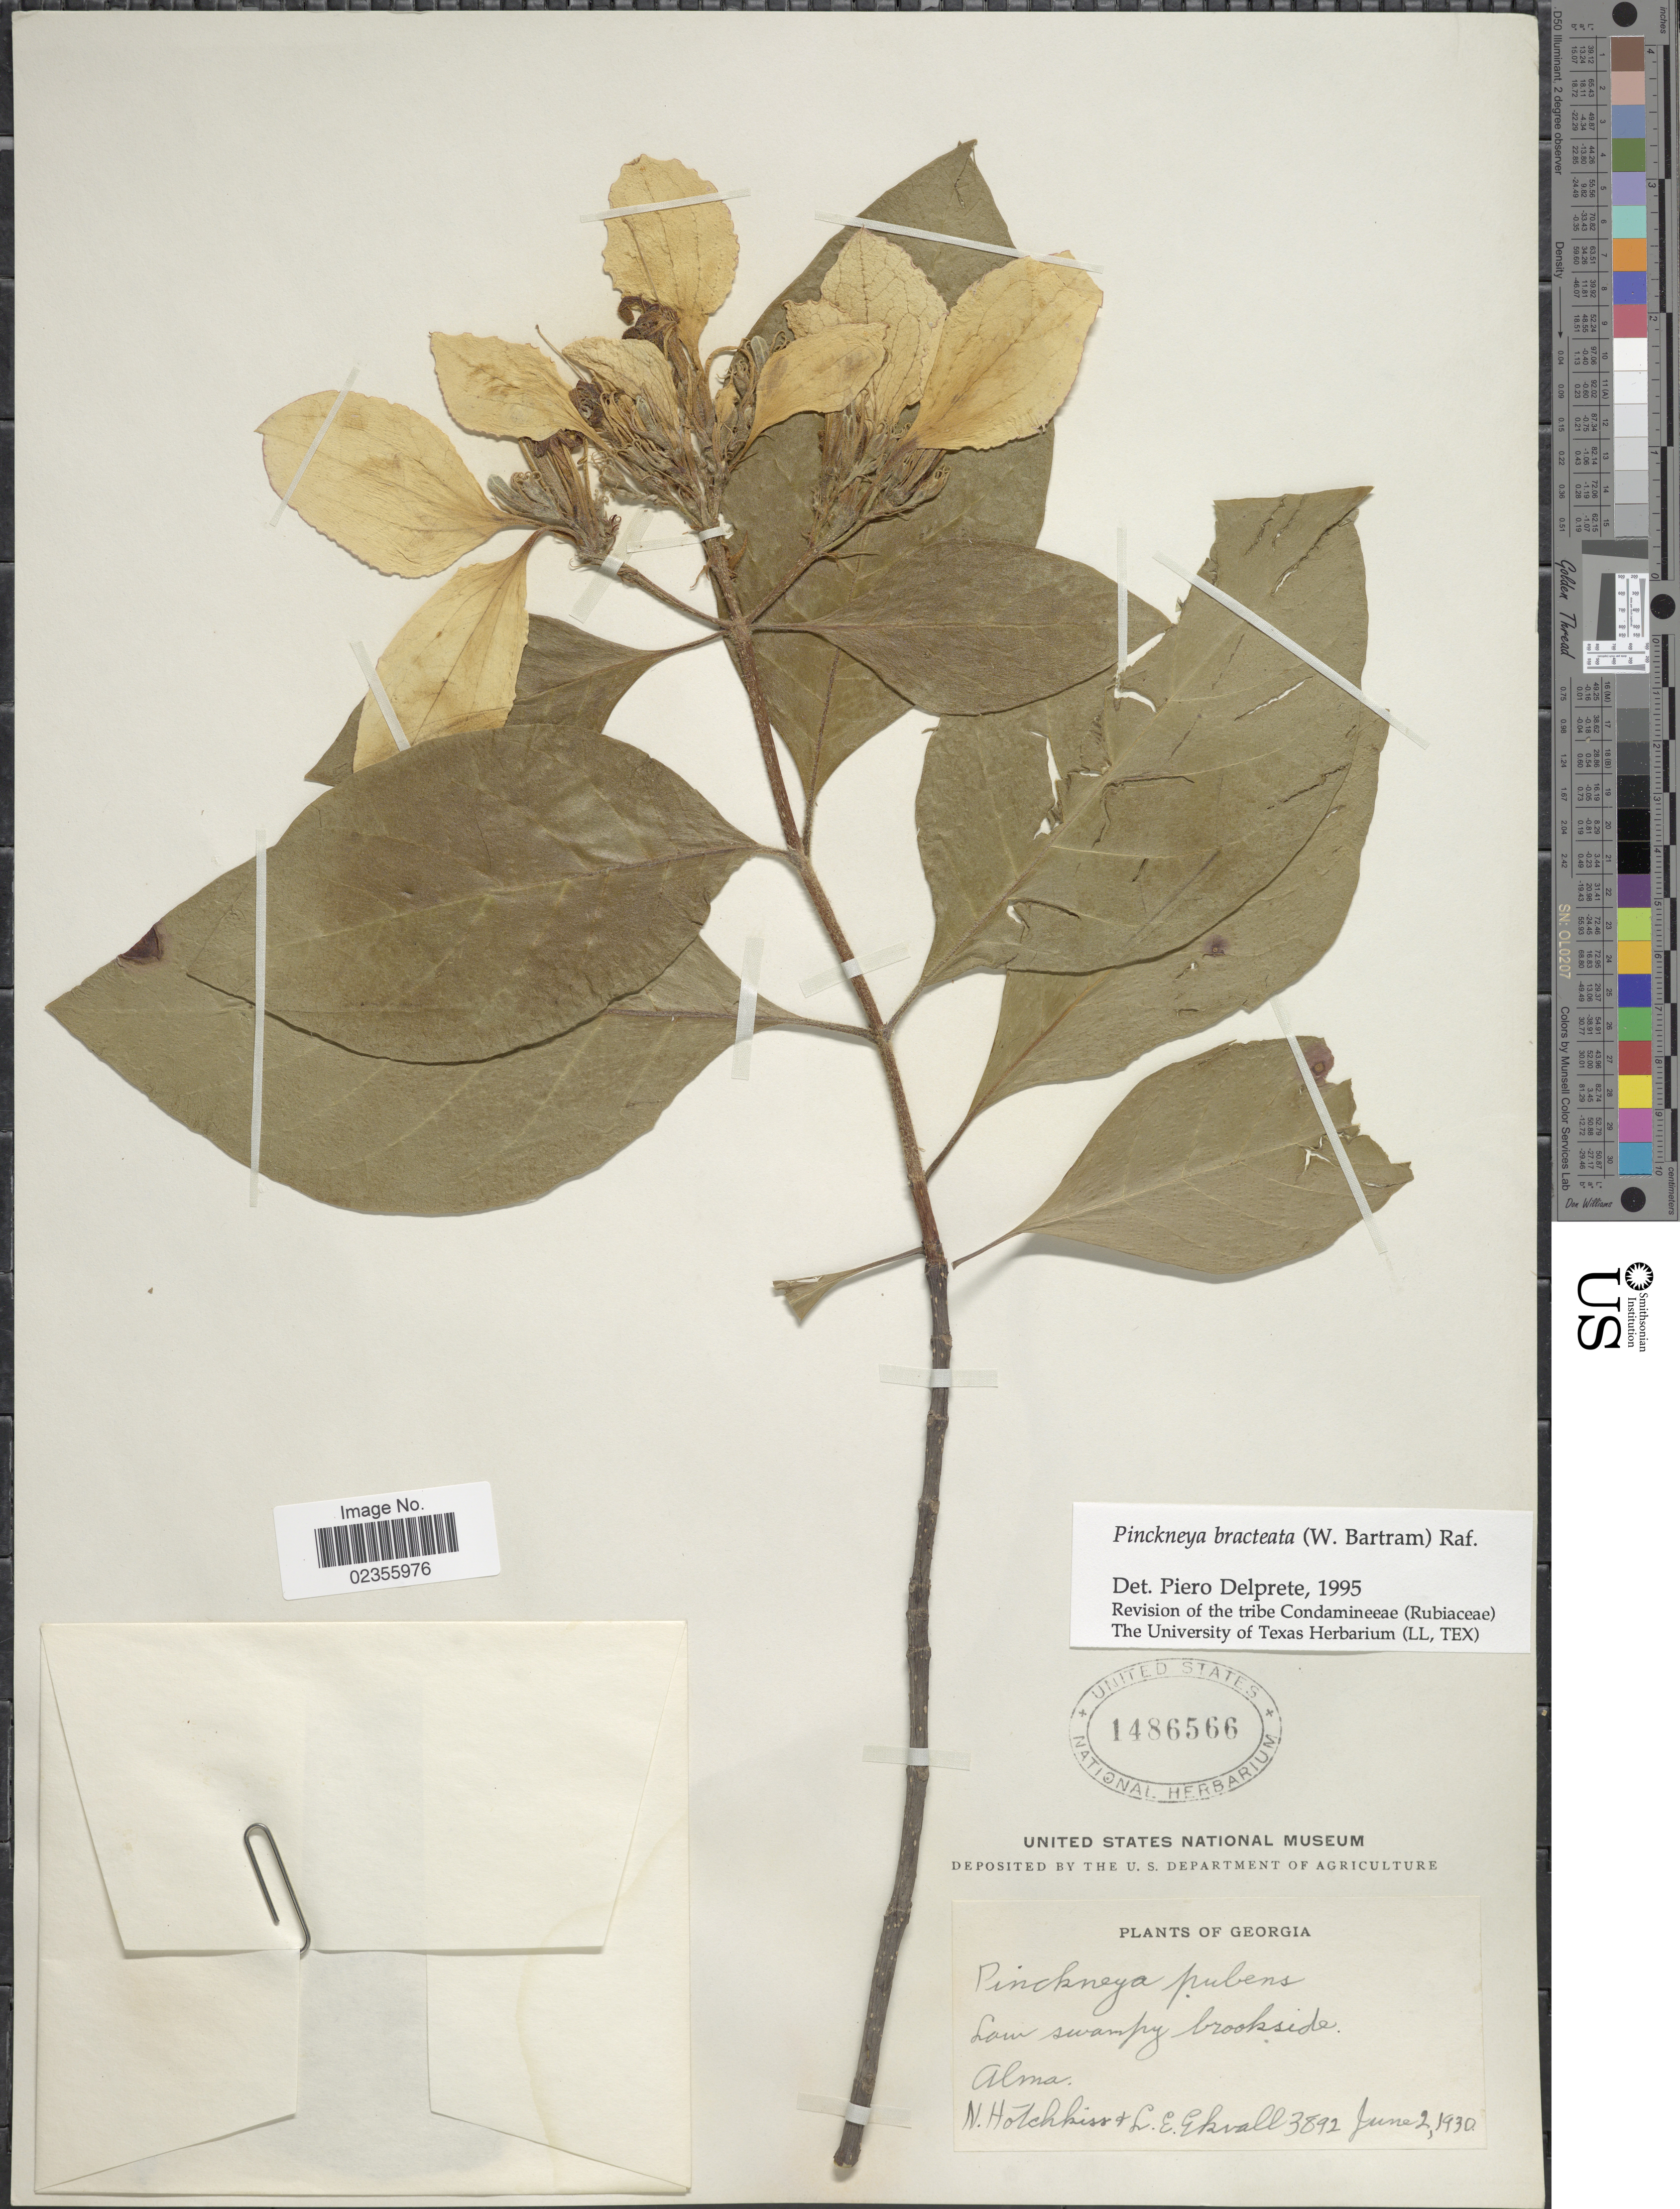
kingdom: Plantae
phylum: Tracheophyta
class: Magnoliopsida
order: Gentianales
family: Rubiaceae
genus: Pinckneya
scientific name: Pinckneya pubens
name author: Michx.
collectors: N. Hotchkiss & L. Ekvall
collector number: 3892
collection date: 1930-06-02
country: United States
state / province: Georgia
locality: Alma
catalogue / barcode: US 1486566